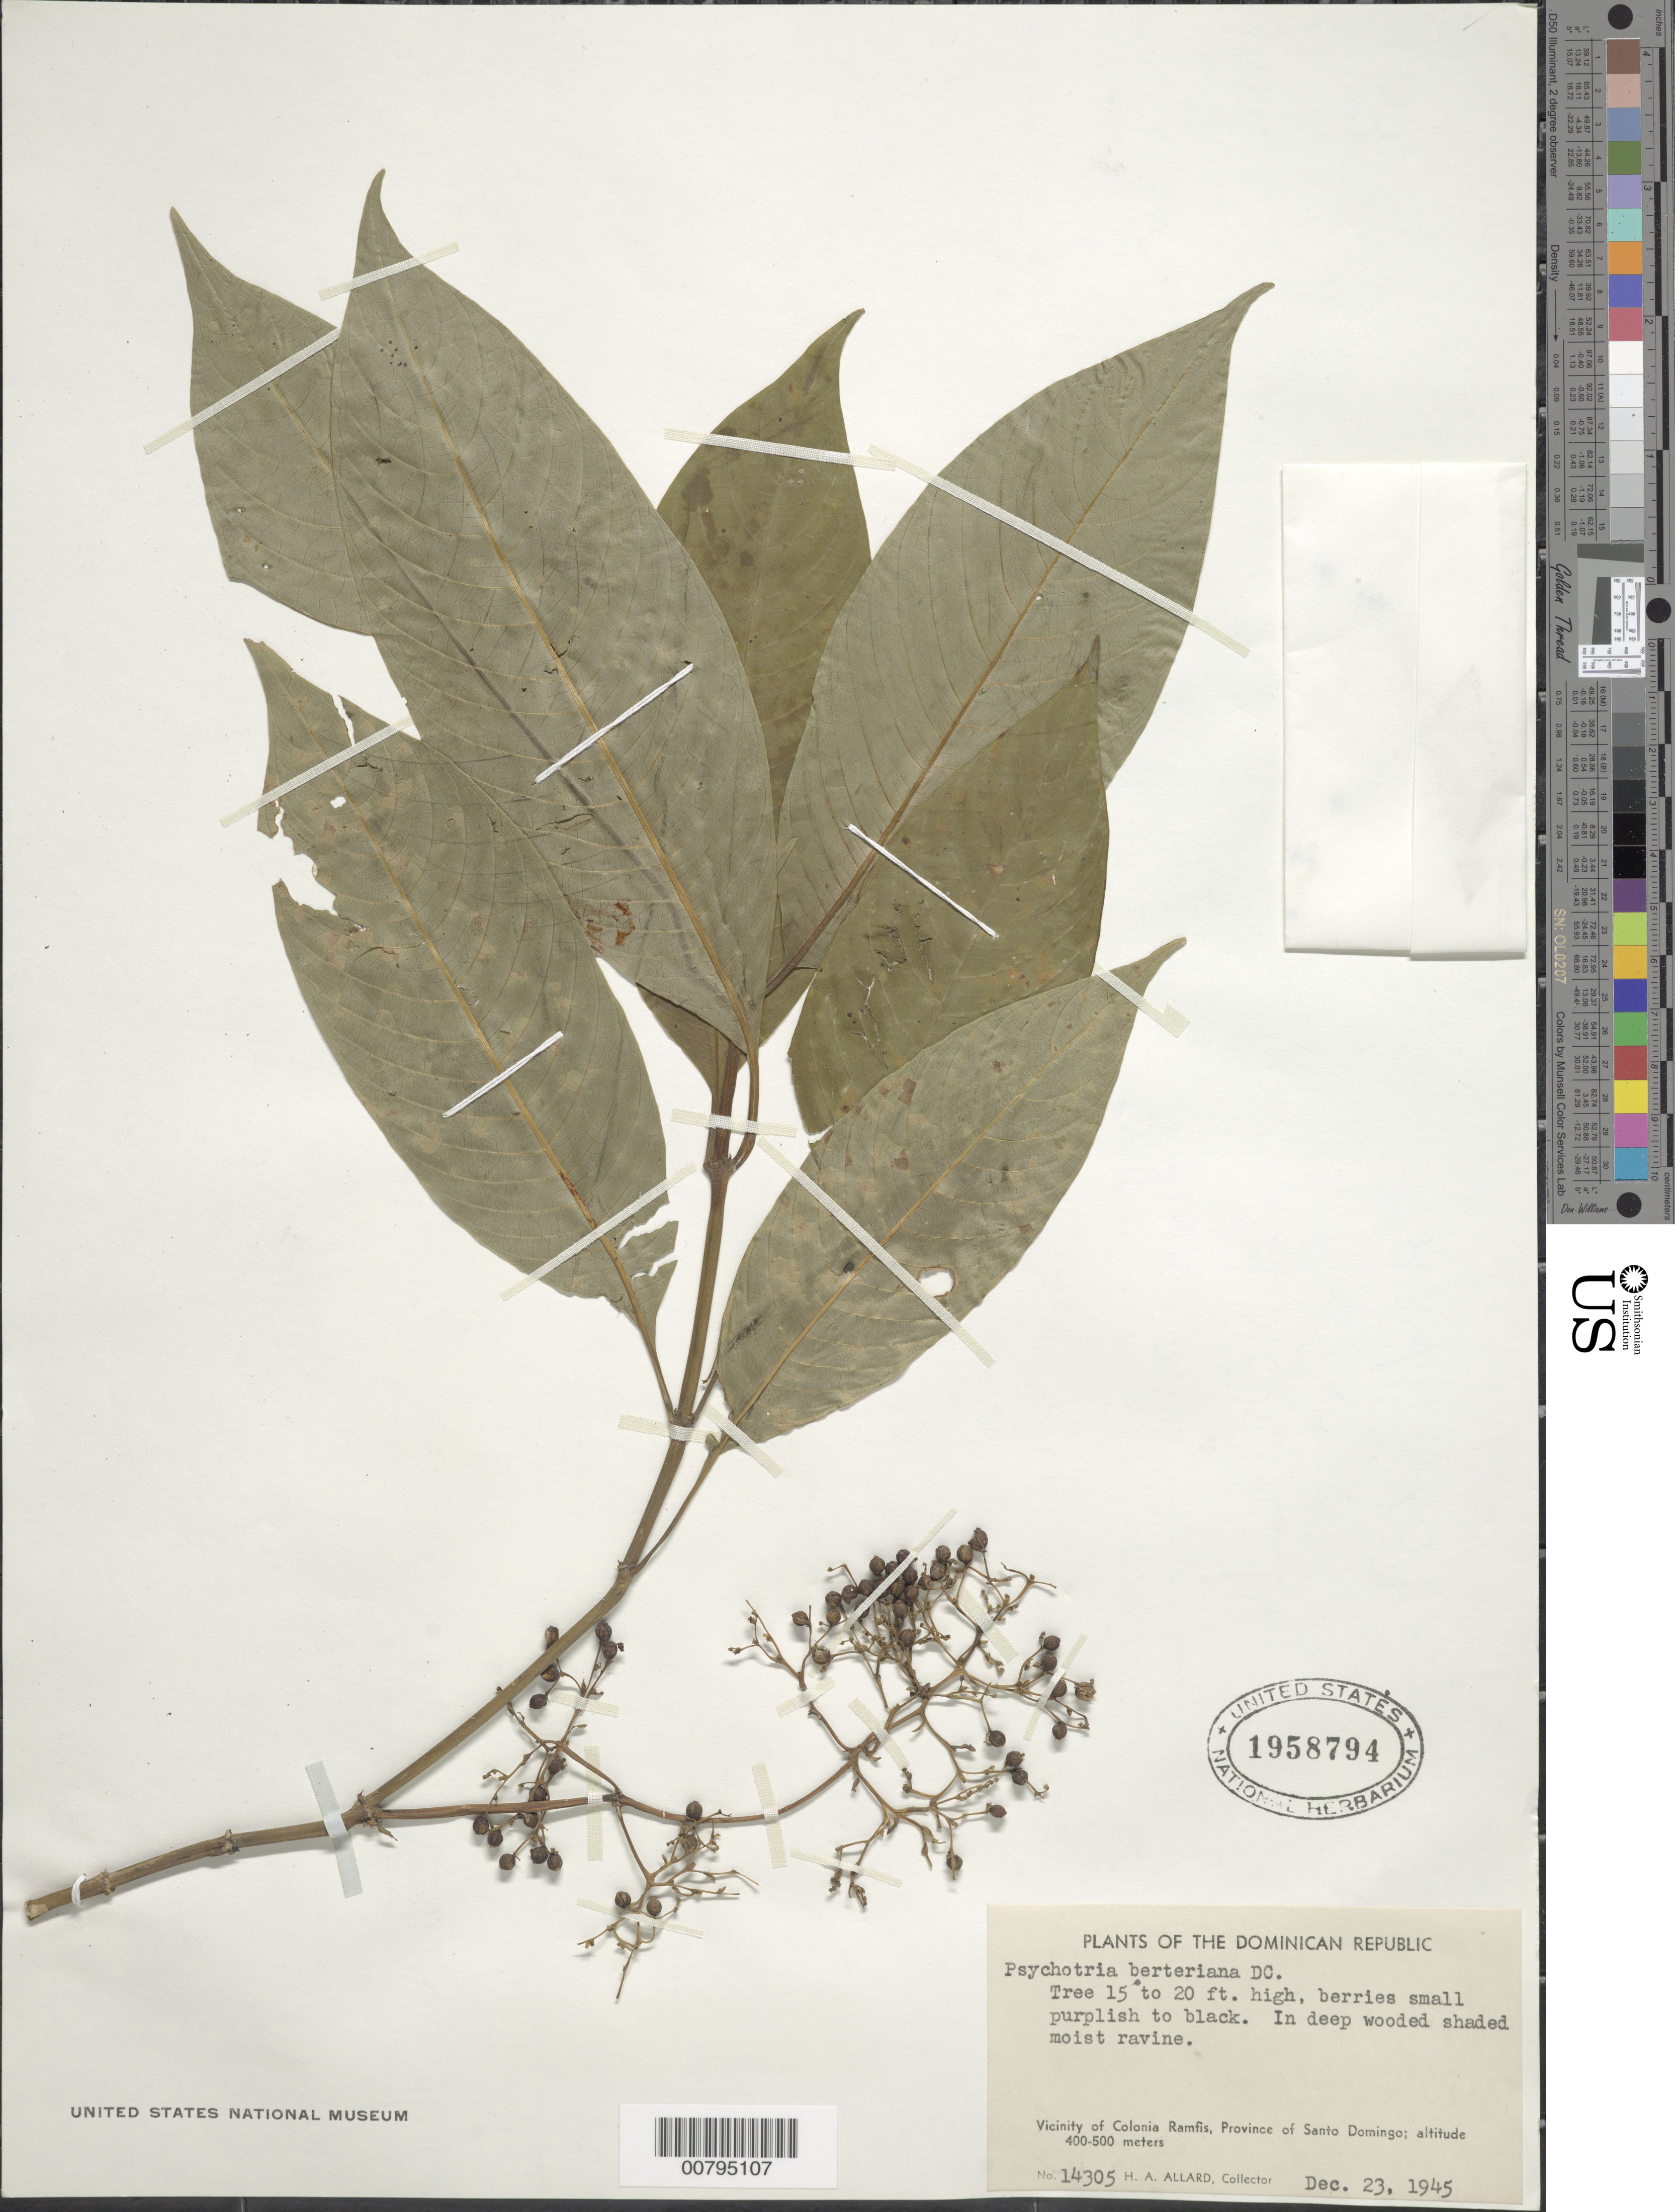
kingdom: Plantae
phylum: Tracheophyta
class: Magnoliopsida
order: Gentianales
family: Rubiaceae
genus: Psychotria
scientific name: Psychotria berteroana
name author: DC.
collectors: H. A. Allard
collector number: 14305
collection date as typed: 23 Dec 1945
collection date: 1945-12-23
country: Dominican Republic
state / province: San Cristóbal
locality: Vicinity of Colonia Ramfis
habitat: In deep wooded shaded moist ravine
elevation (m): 400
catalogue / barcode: US 1958794